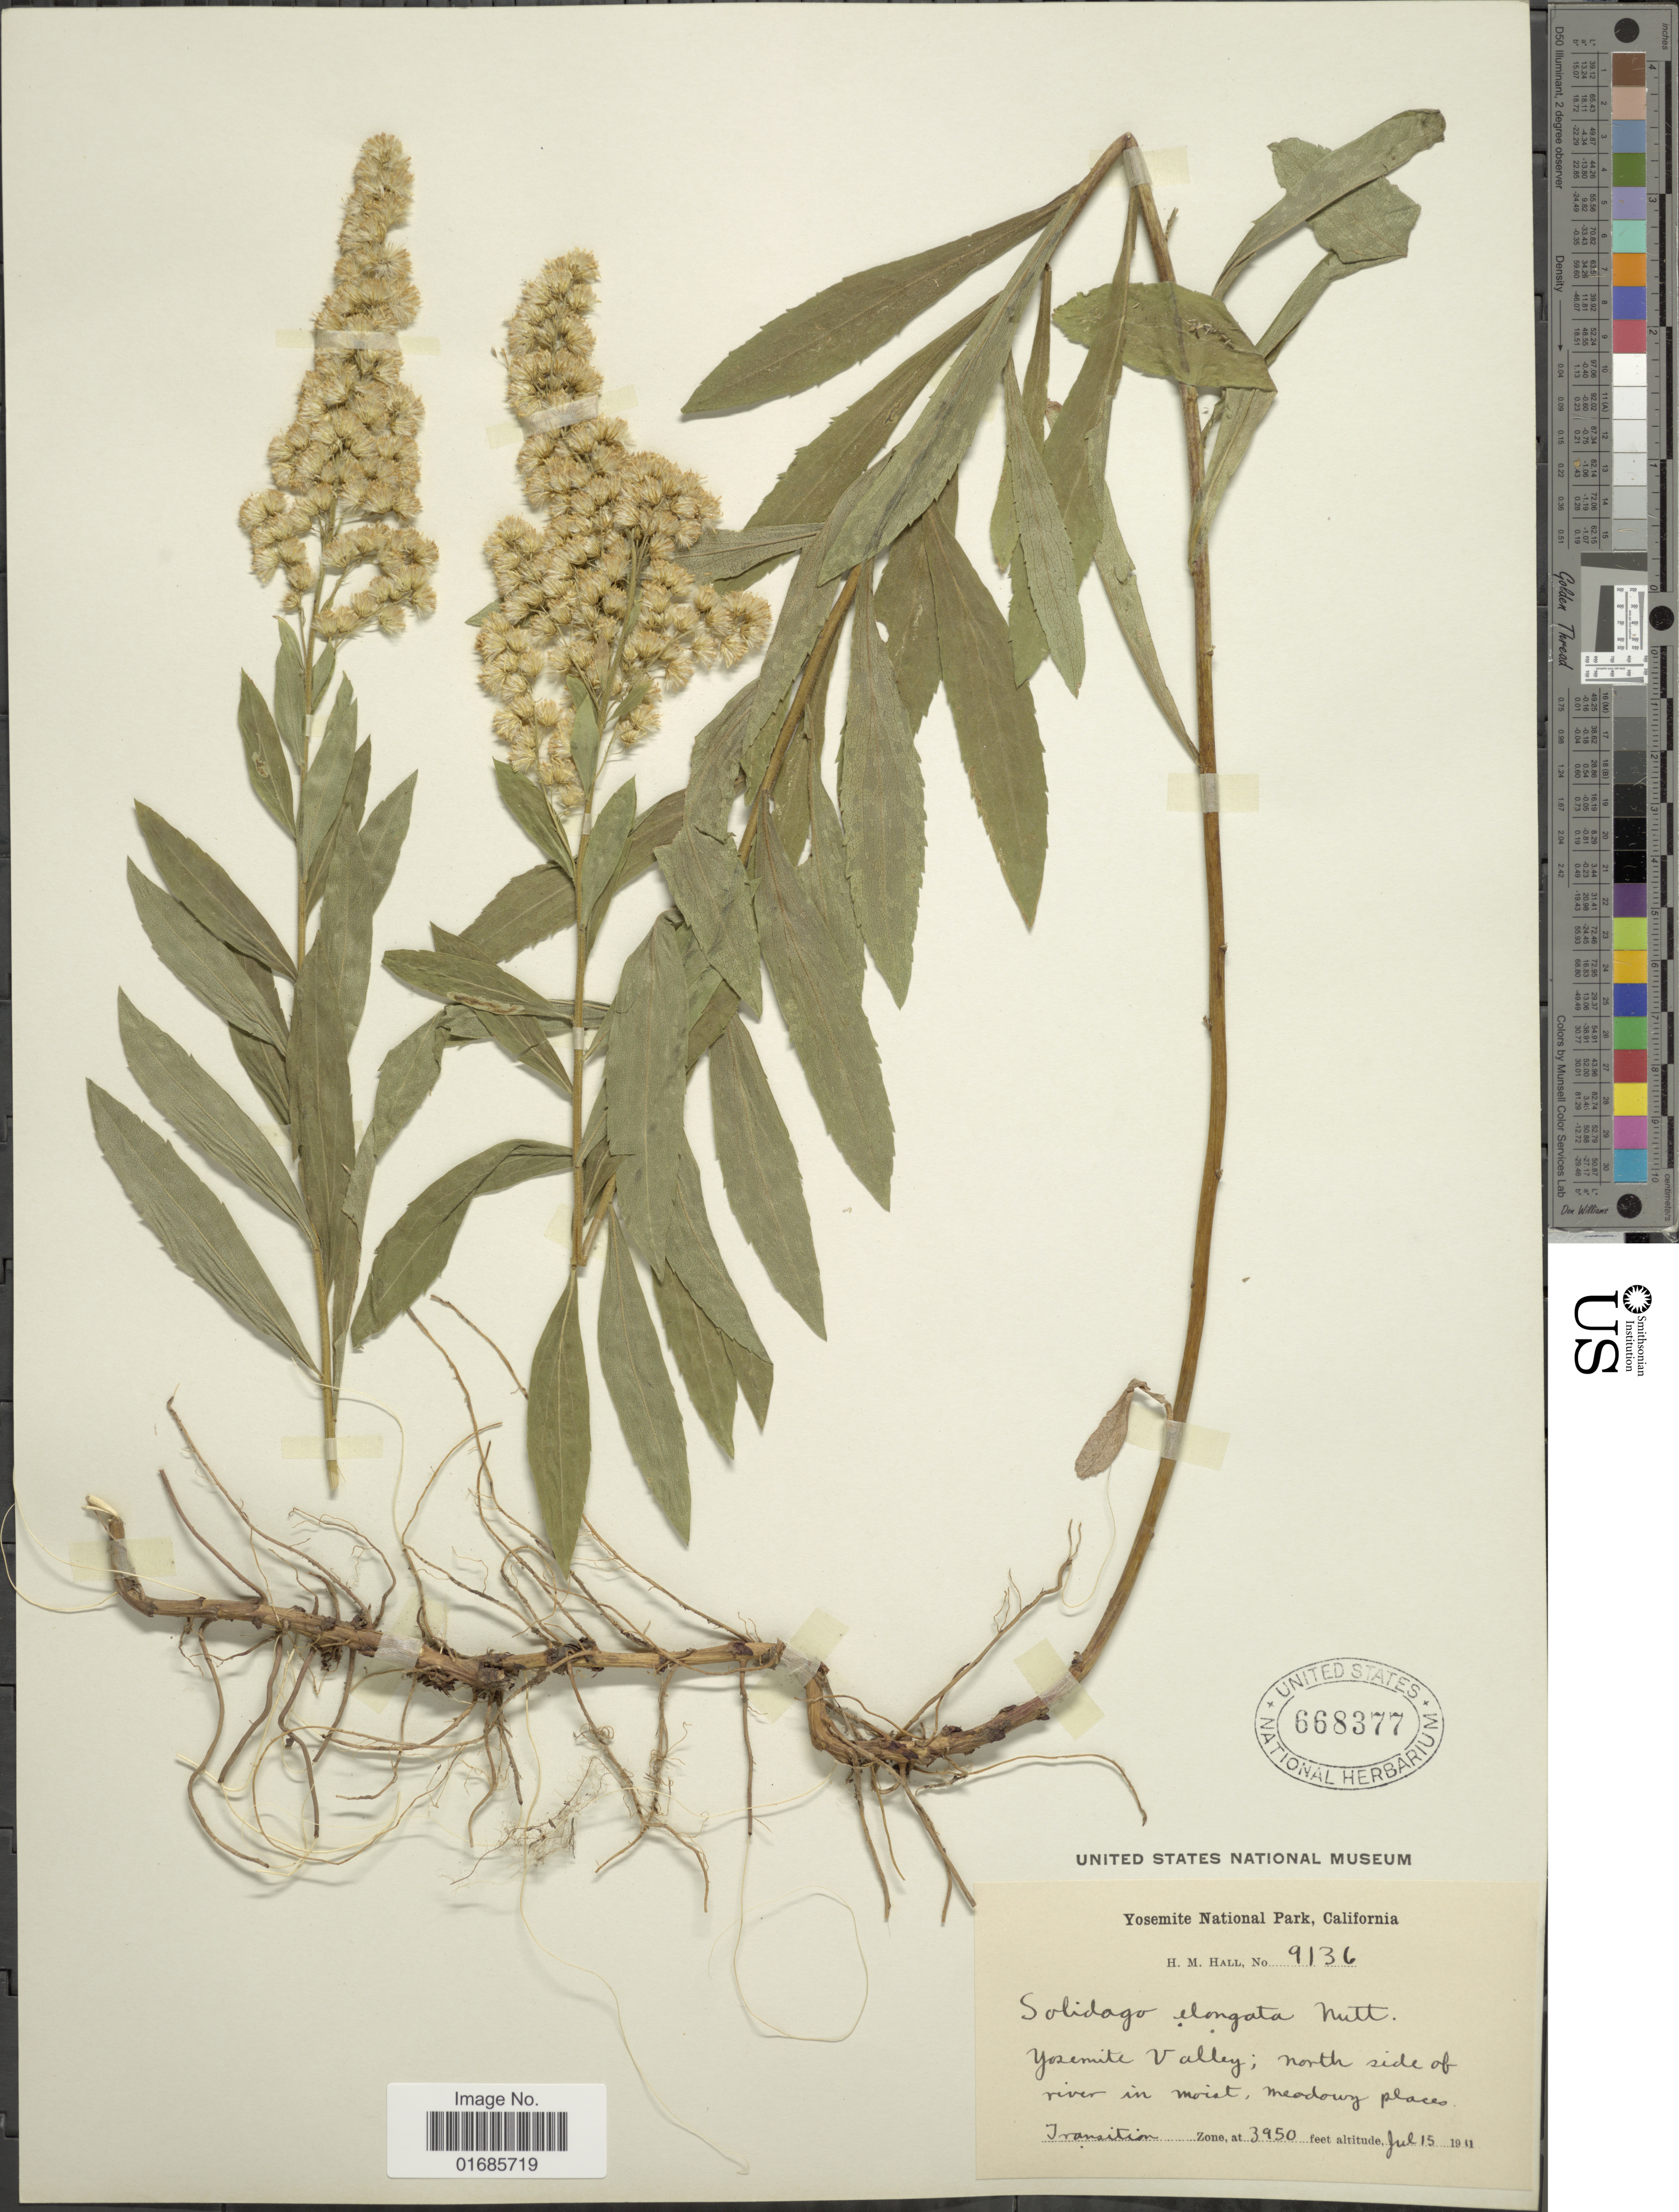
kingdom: Plantae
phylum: Tracheophyta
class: Magnoliopsida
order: Asterales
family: Asteraceae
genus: Solidago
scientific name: Solidago canadensis var. salebrosa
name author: (Piper) M.E. Jones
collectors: H. M. Hall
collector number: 9136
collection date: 1911-07-15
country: United States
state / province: California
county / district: Mariposa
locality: Yosemite National Park, Yosemite Valley, Transition Zone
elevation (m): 1204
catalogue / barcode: US 668377